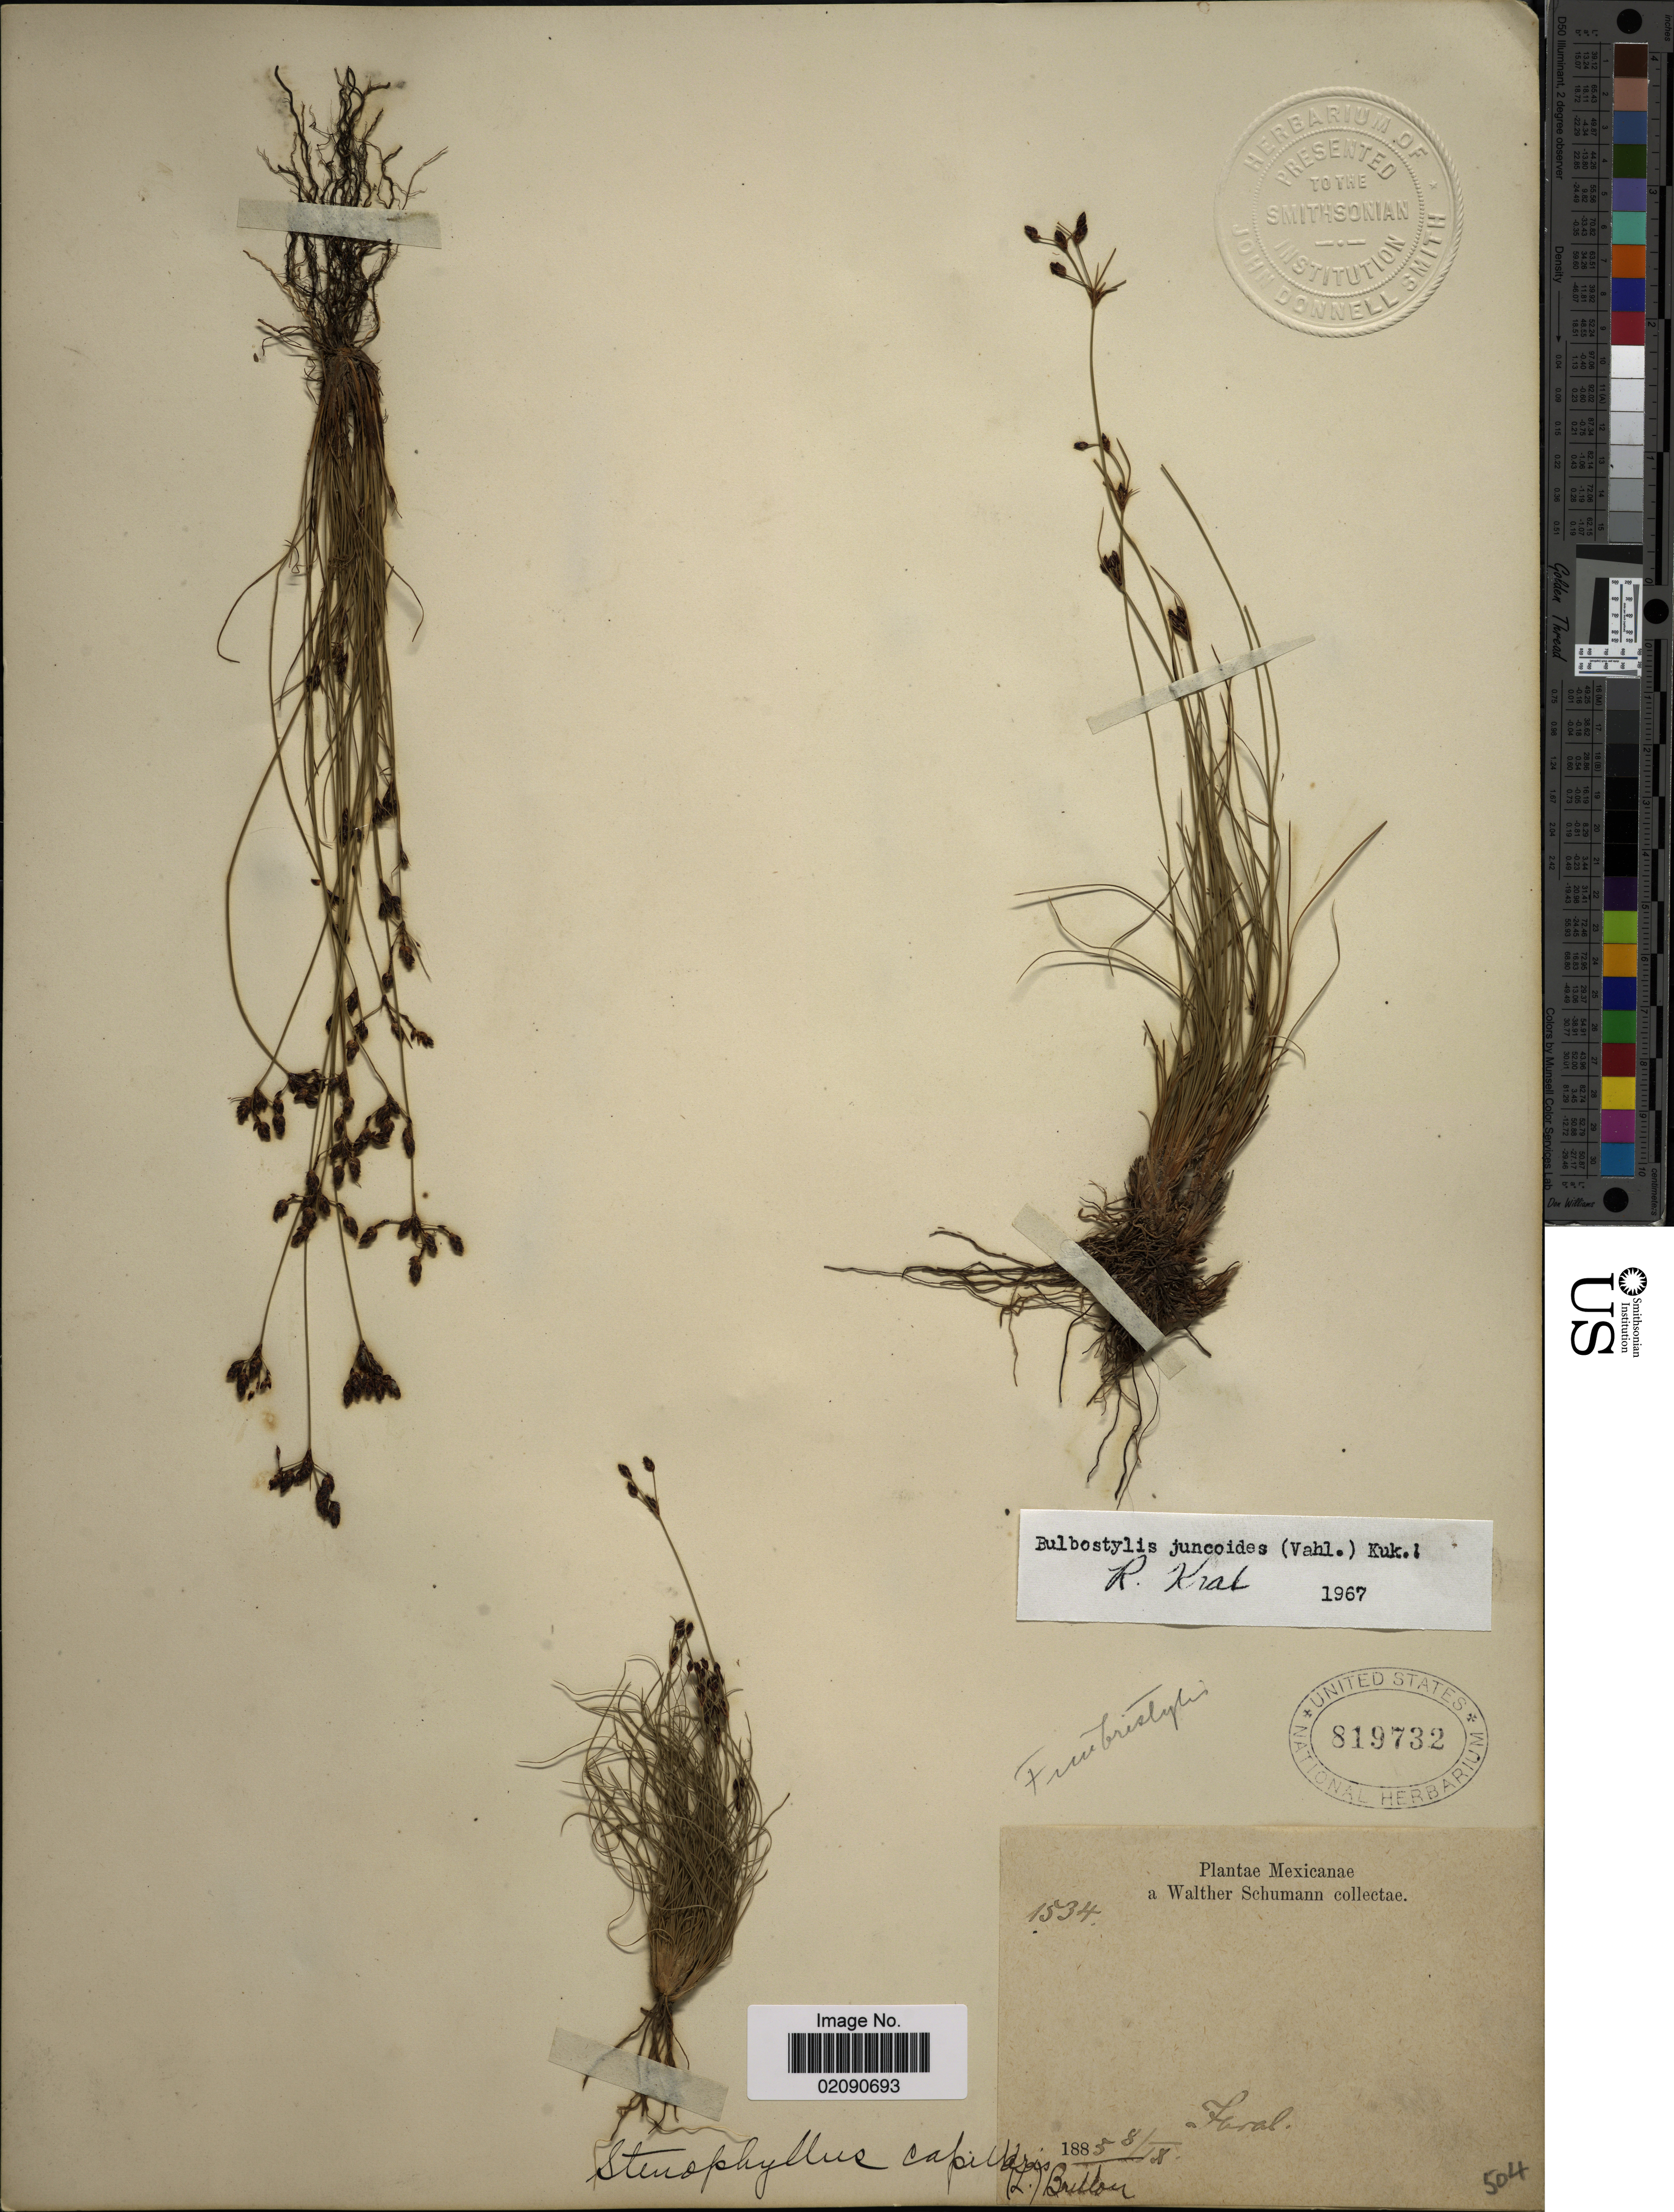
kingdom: Plantae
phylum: Tracheophyta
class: Liliopsida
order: Poales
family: Cyperaceae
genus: Bulbostylis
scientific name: Bulbostylis juncoides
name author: (Vahl) Kük. ex Herter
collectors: W. Schumann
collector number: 1534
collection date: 1885-09-08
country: Mexico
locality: Faral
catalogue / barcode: US 819732